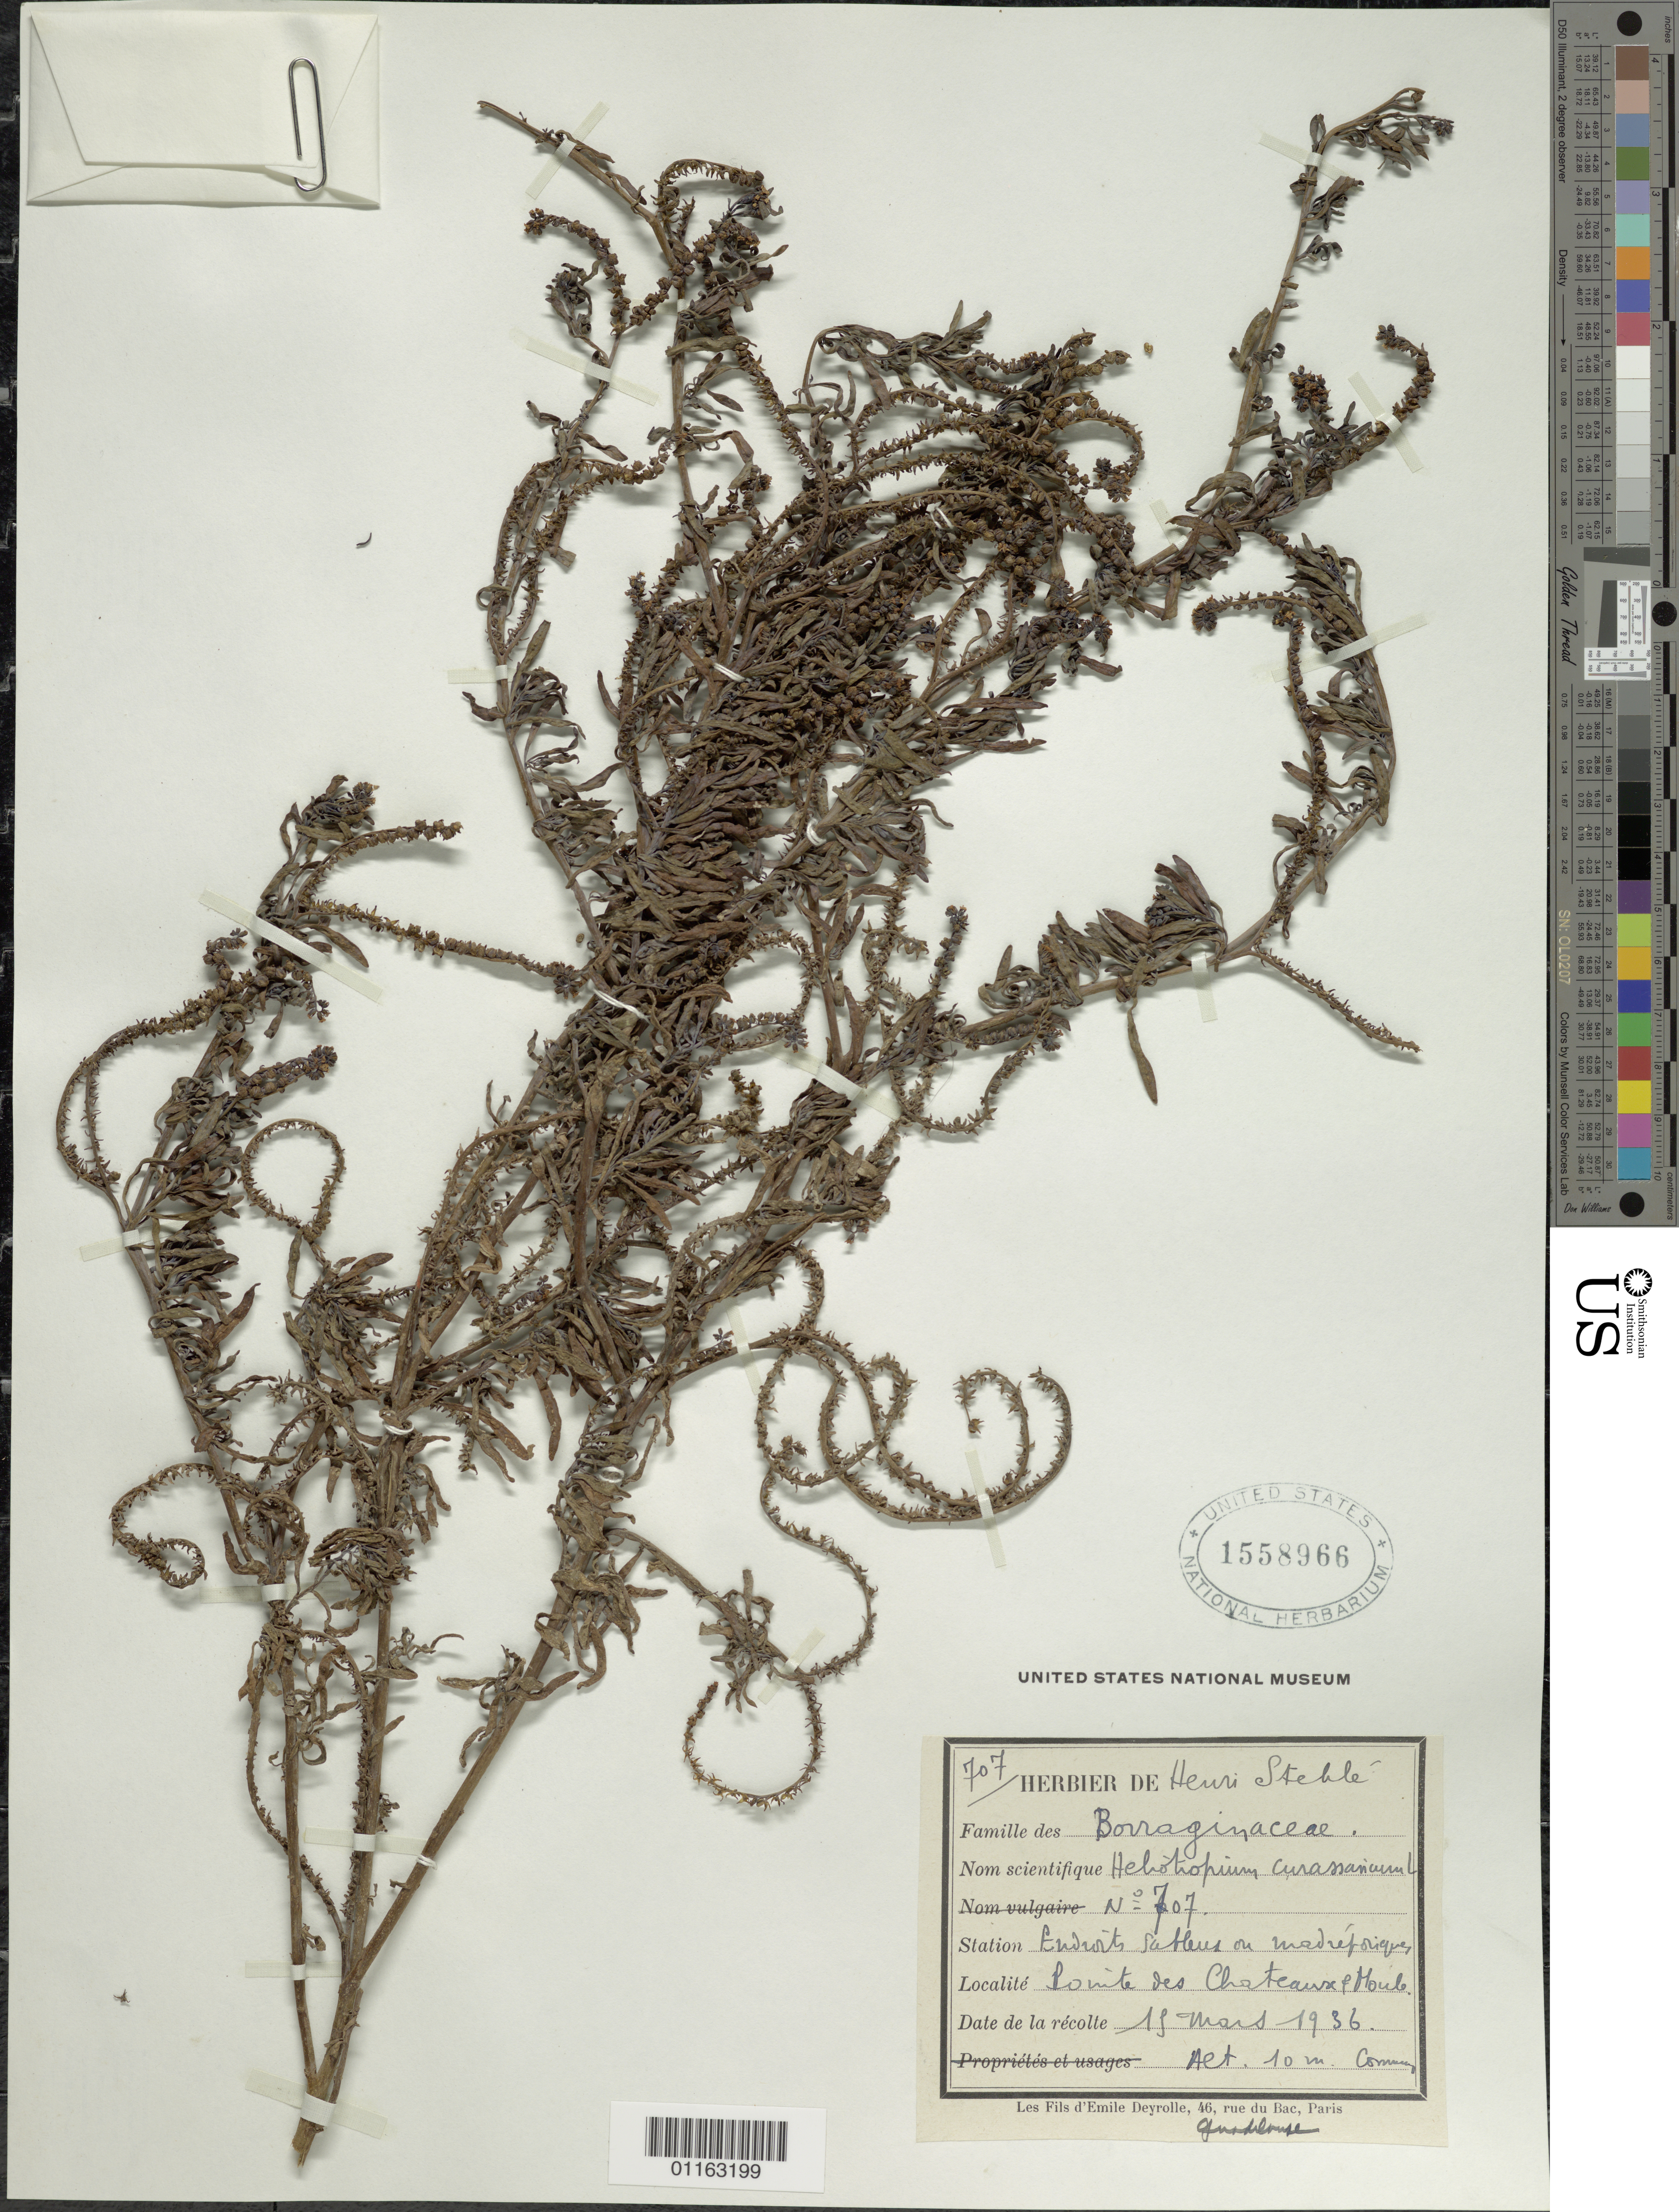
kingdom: Plantae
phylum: Tracheophyta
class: Magnoliopsida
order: Boraginales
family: Heliotropiaceae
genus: Heliotropium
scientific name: Heliotropium curassavicum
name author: L.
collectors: H. Stehlé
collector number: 707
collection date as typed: Mar 1938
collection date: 1938-03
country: Guadeloupe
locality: Pointe des Chateaux and Moule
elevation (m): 10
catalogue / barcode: US 1558966